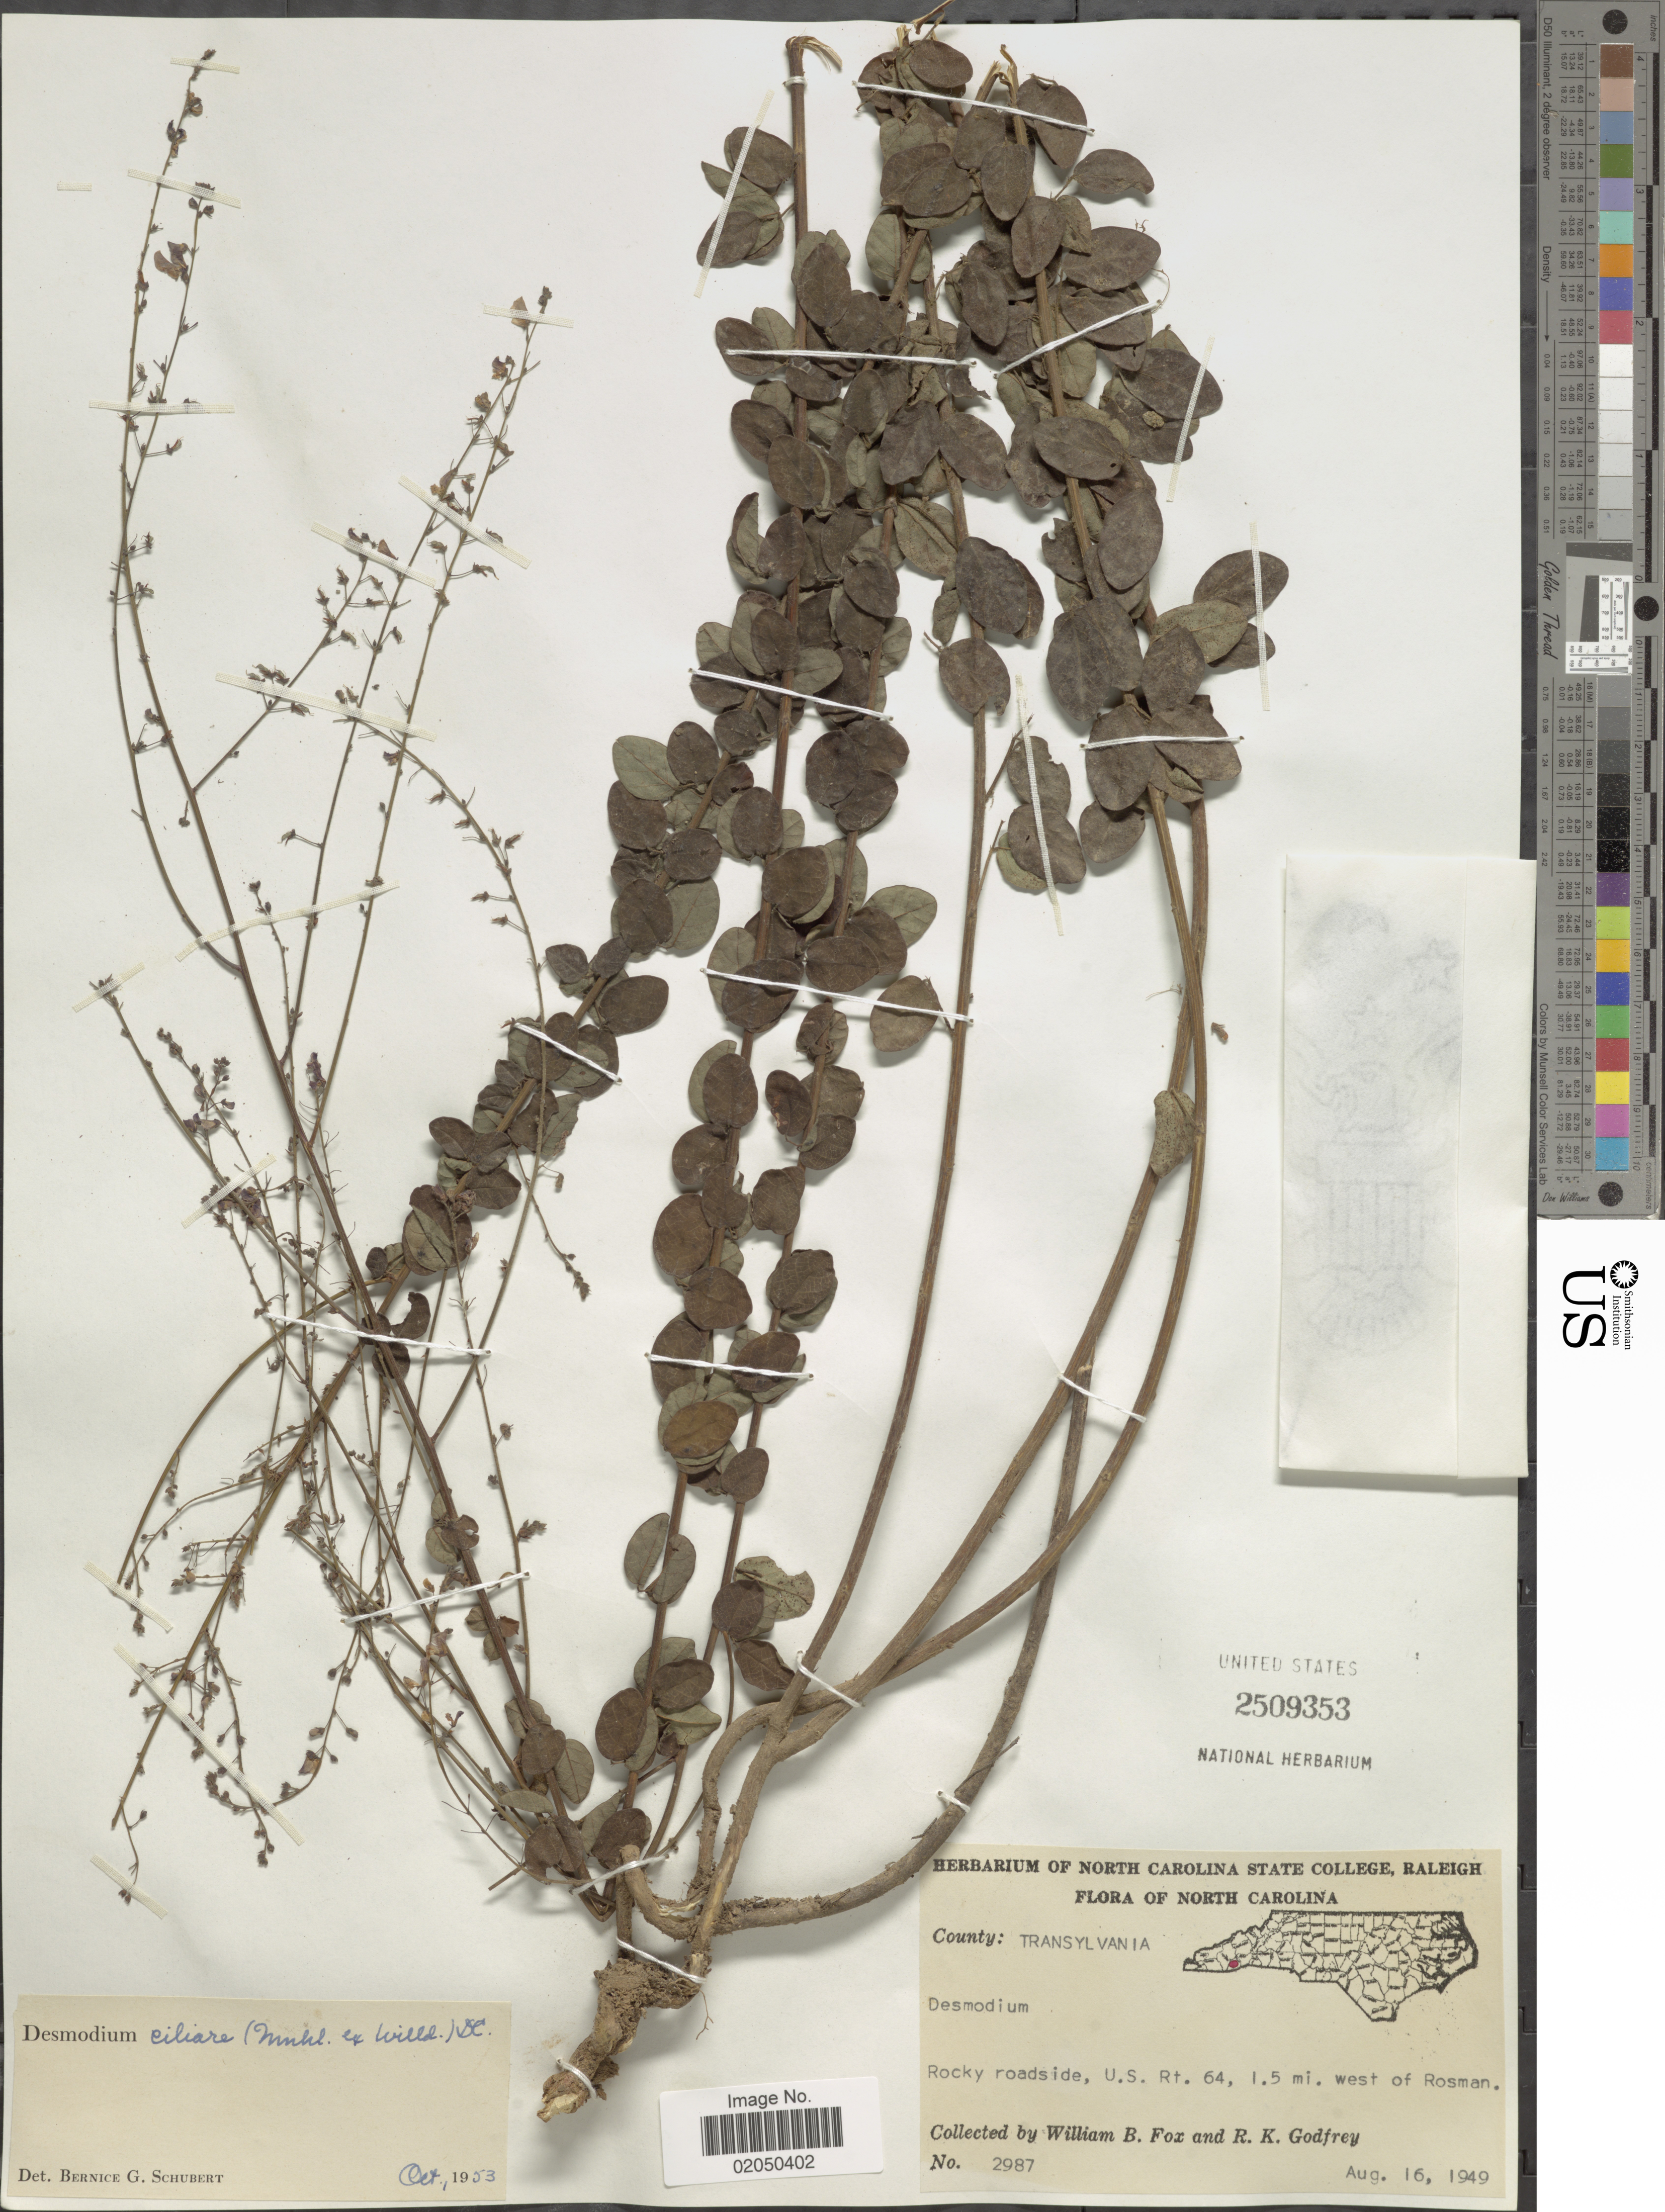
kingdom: Plantae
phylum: Tracheophyta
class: Magnoliopsida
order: Fabales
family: Fabaceae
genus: Desmodium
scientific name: Desmodium ciliare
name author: (Muhl. ex Willd.) DC.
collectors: W. B. Fox & R. K. Godfrey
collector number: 2987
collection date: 1949-08-16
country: United States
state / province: North Carolina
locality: County: Transylvania, U.S. Rt. 64, 1.5 mi. west of Rosman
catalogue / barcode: US 2509353